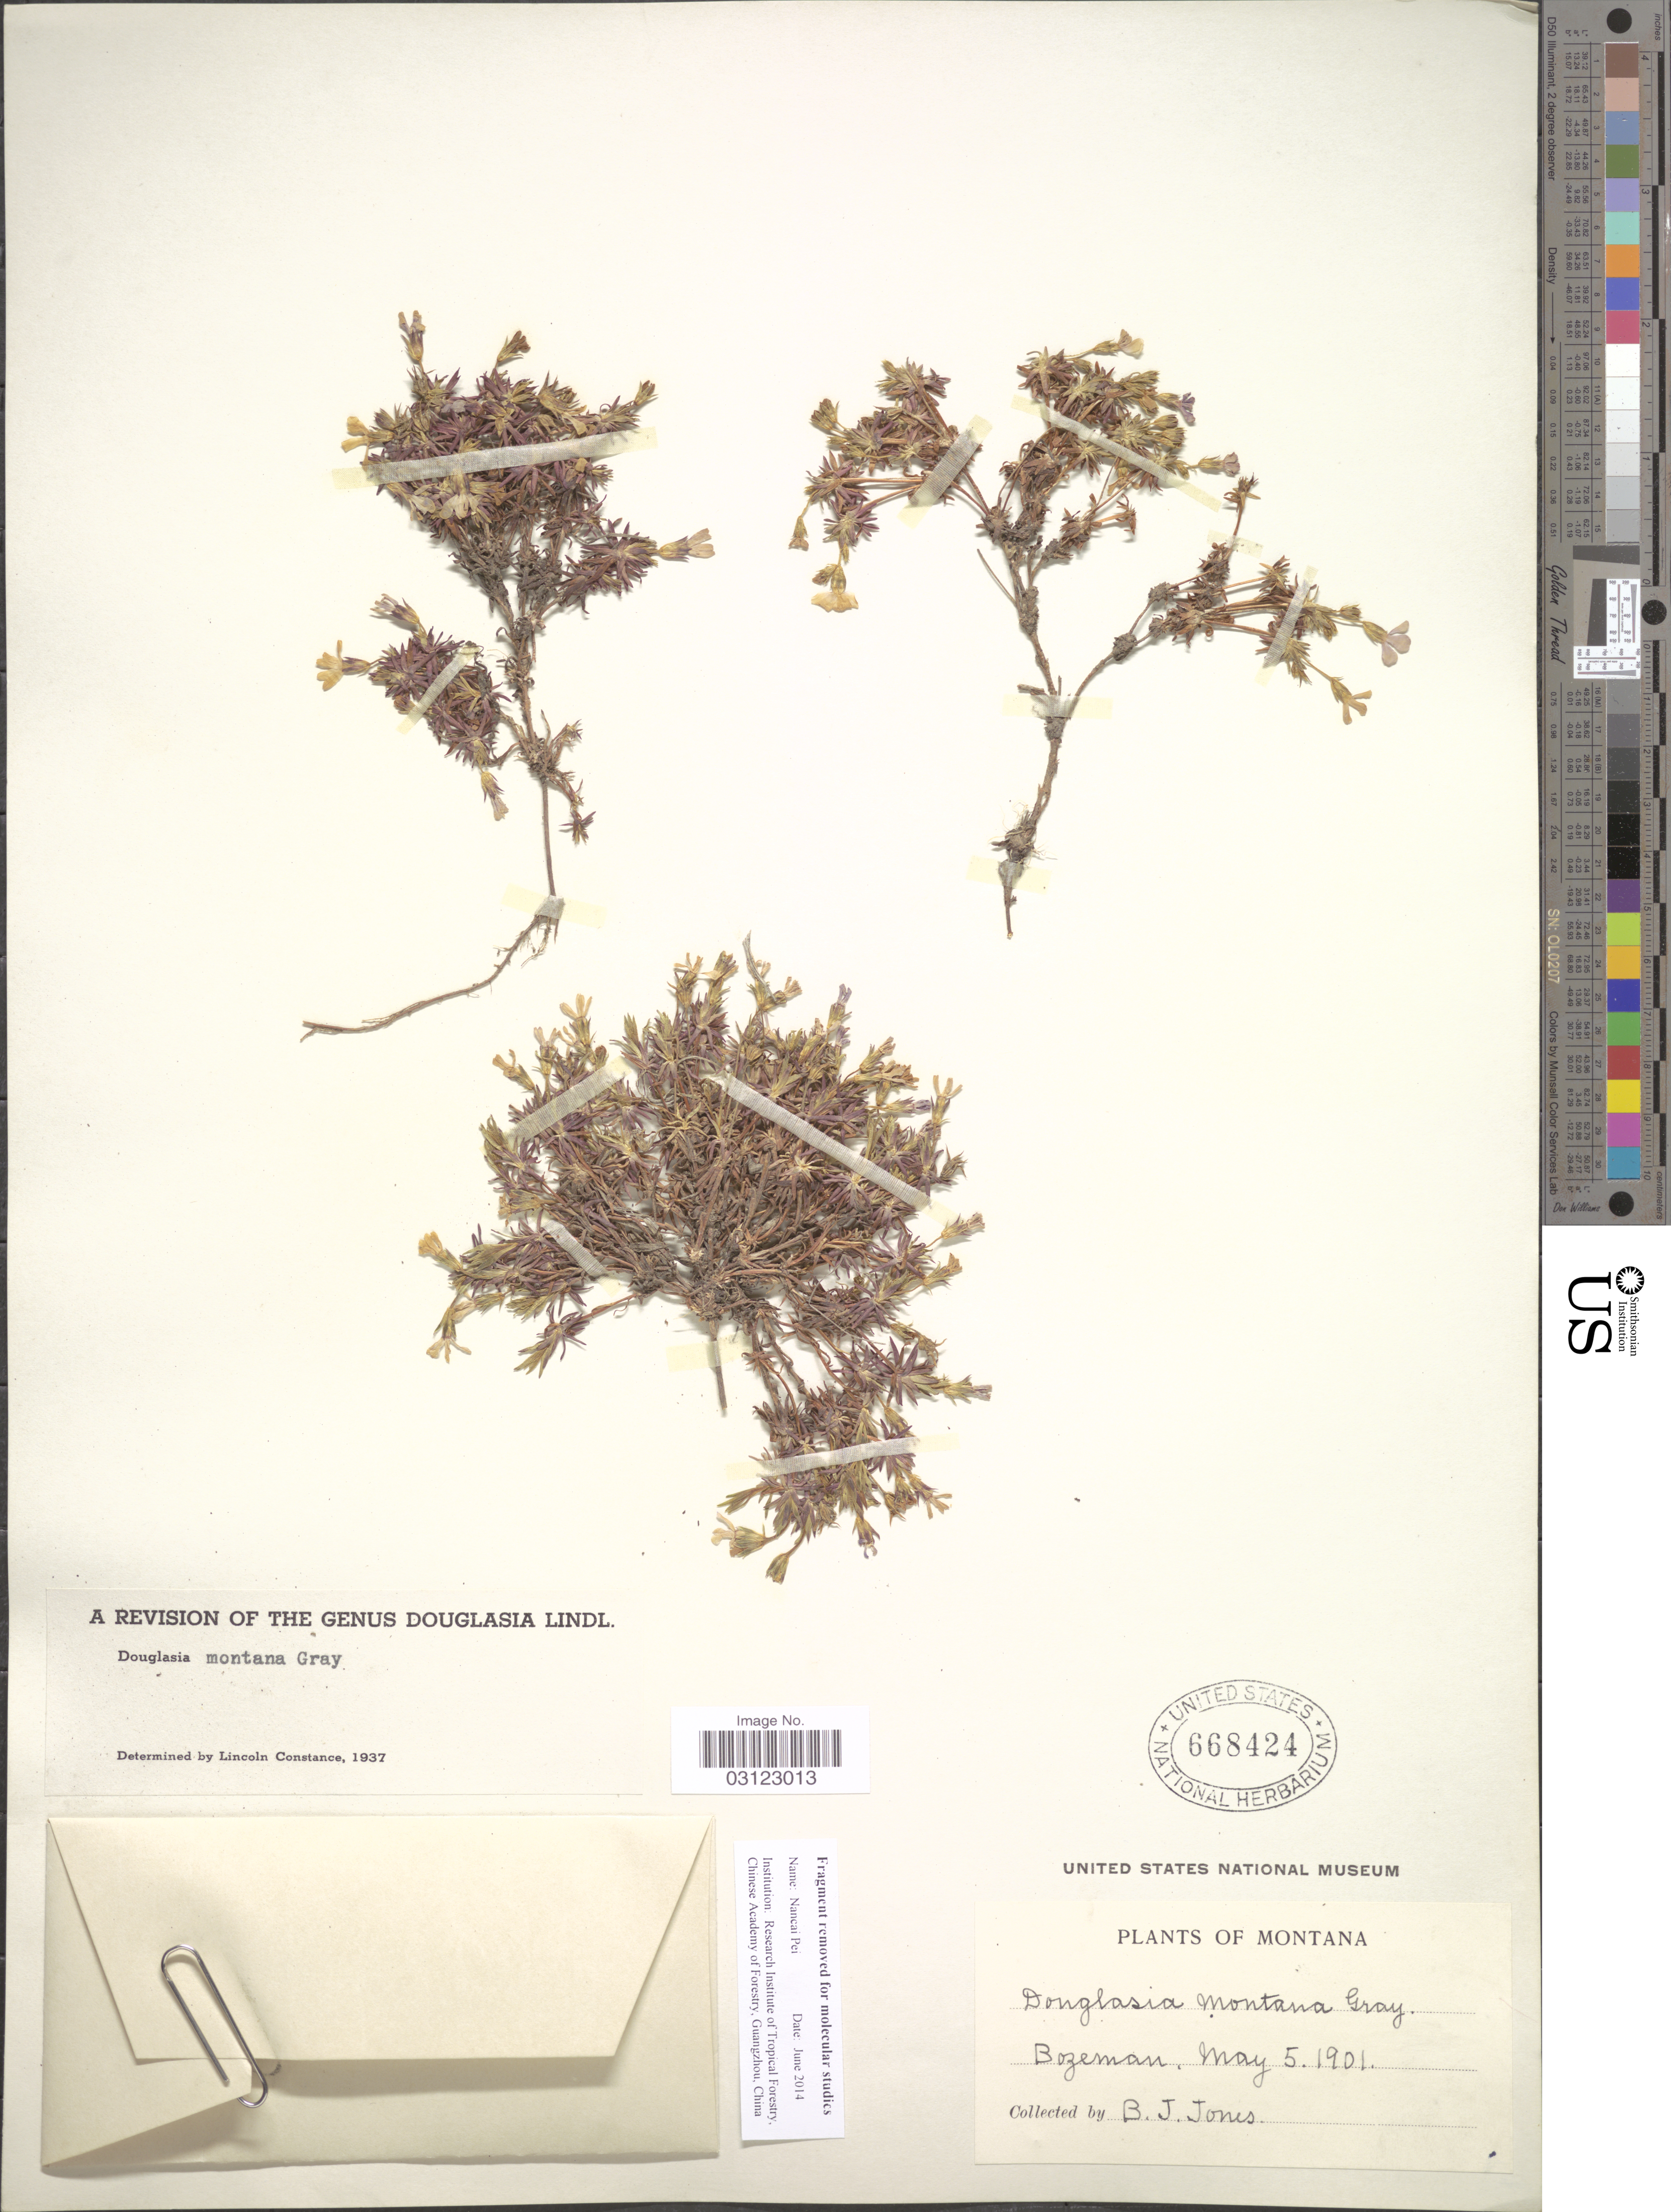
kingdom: Plantae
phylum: Tracheophyta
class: Magnoliopsida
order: Ericales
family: Primulaceae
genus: Douglasia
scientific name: Douglasia montana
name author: A. Gray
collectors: B. Jones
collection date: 1901-05-05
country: United States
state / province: Montana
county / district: Gallatin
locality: Bozeman.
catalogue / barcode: US 668424